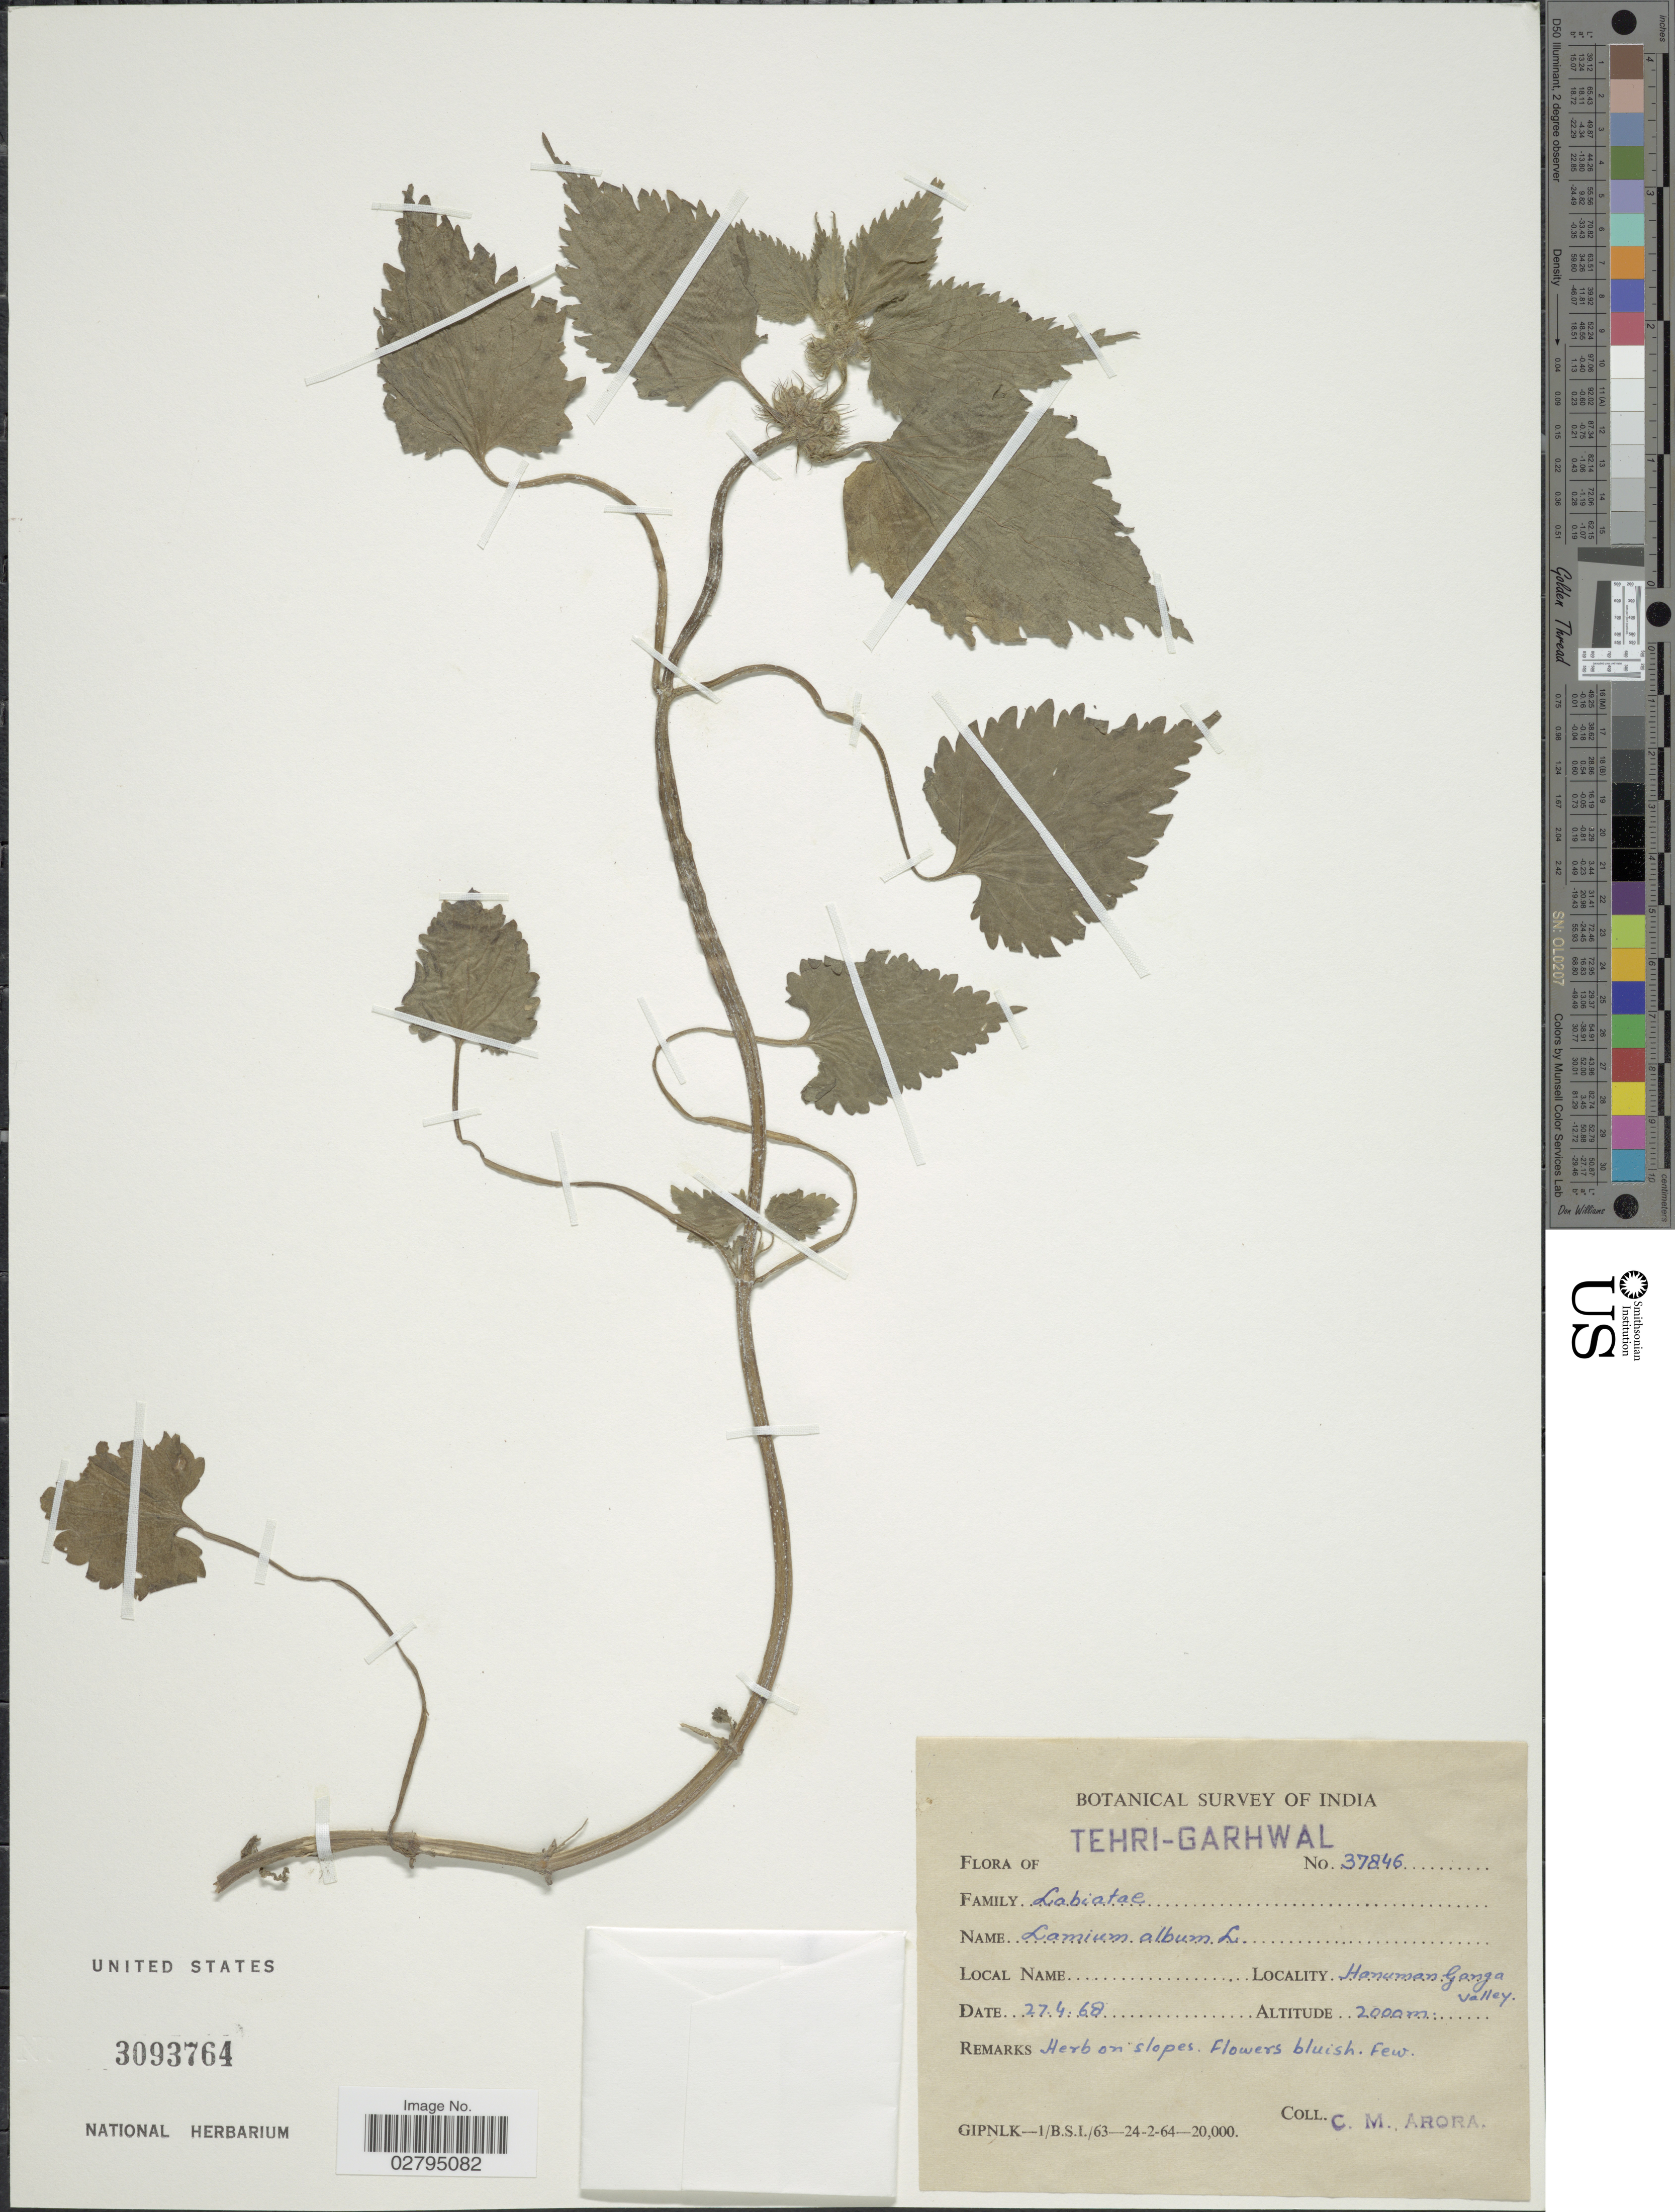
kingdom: Plantae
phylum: Tracheophyta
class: Magnoliopsida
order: Lamiales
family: Lamiaceae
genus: Lamium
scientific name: Lamium album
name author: L.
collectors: C. Arora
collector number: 37846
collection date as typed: Transcribed d/m/y: 27/4/68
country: India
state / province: Uttarakhand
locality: Tehri-Garhwal. Hanuman Ganga valley.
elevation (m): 2000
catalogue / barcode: US 3093764